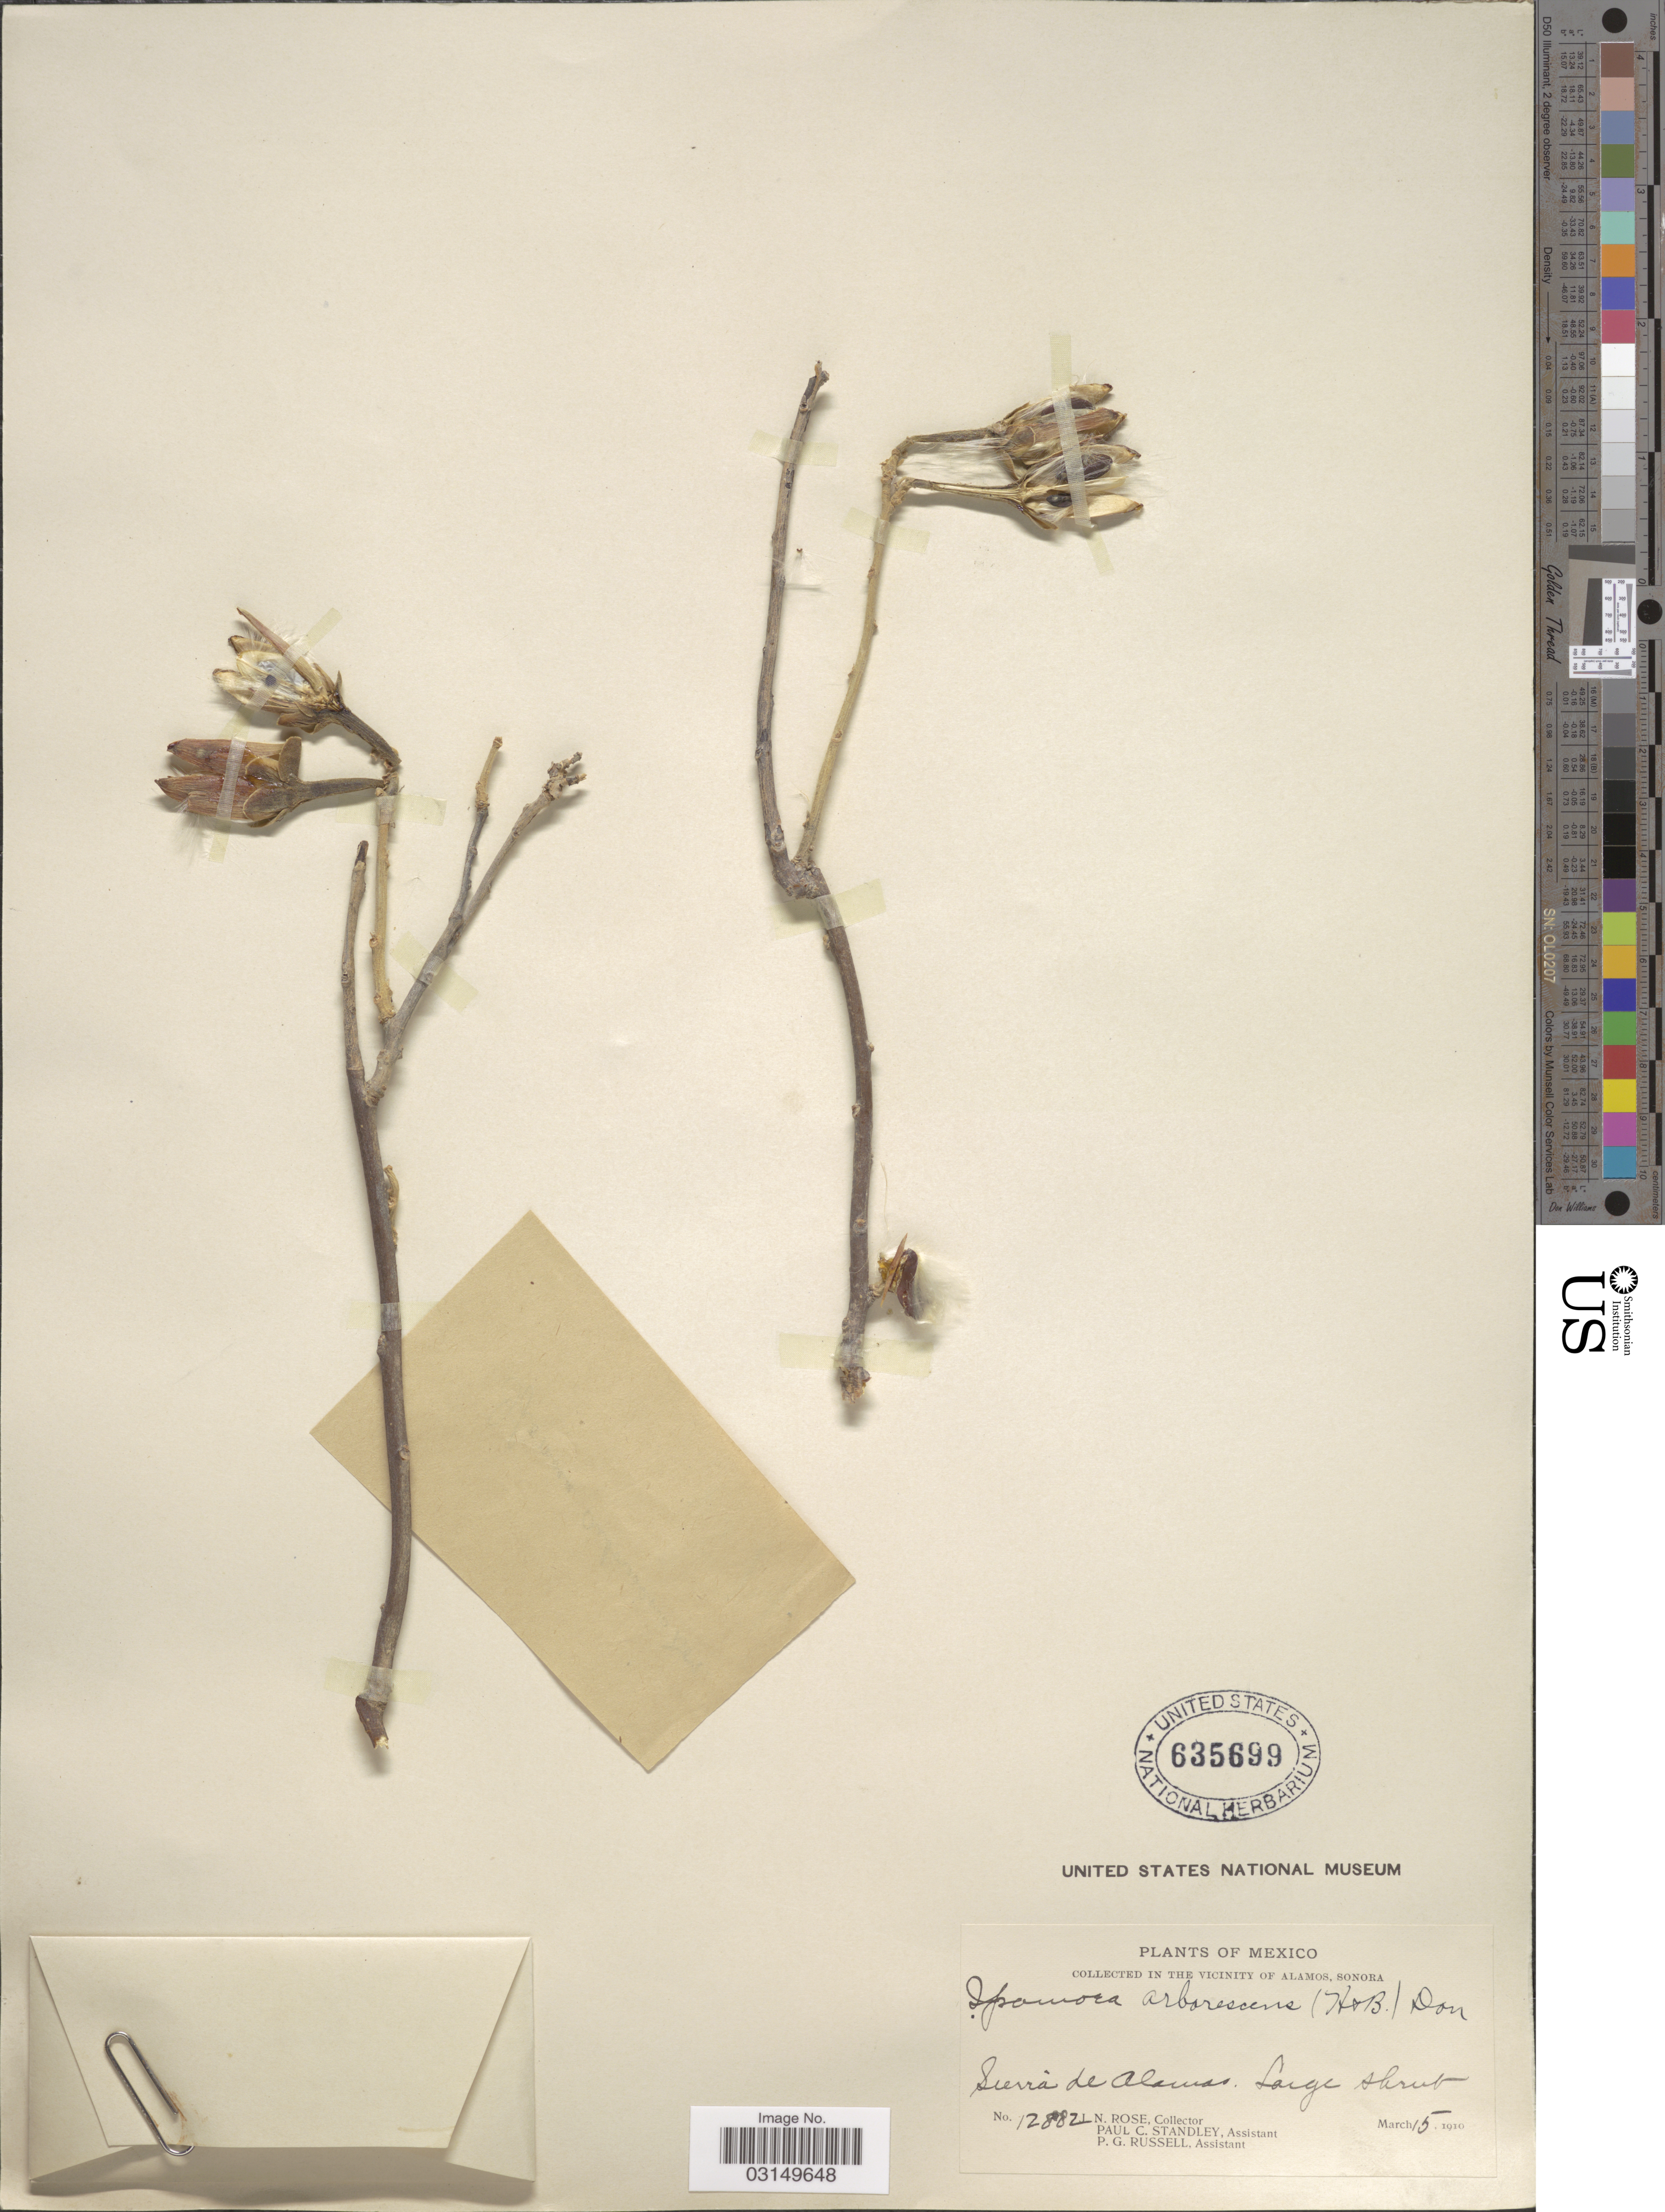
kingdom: Plantae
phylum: Tracheophyta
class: Magnoliopsida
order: Solanales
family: Convolvulaceae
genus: Ipomoea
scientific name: Ipomoea arborescens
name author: (Humb. & Bonpl. ex Willd.) G. Don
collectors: J. N. Rose, P. C. Standley & P. G. Russell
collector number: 12882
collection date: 1910-03-15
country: Mexico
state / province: Sonora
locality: In the vicinity of Alamos. Sierra de Alamos.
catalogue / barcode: US 635699